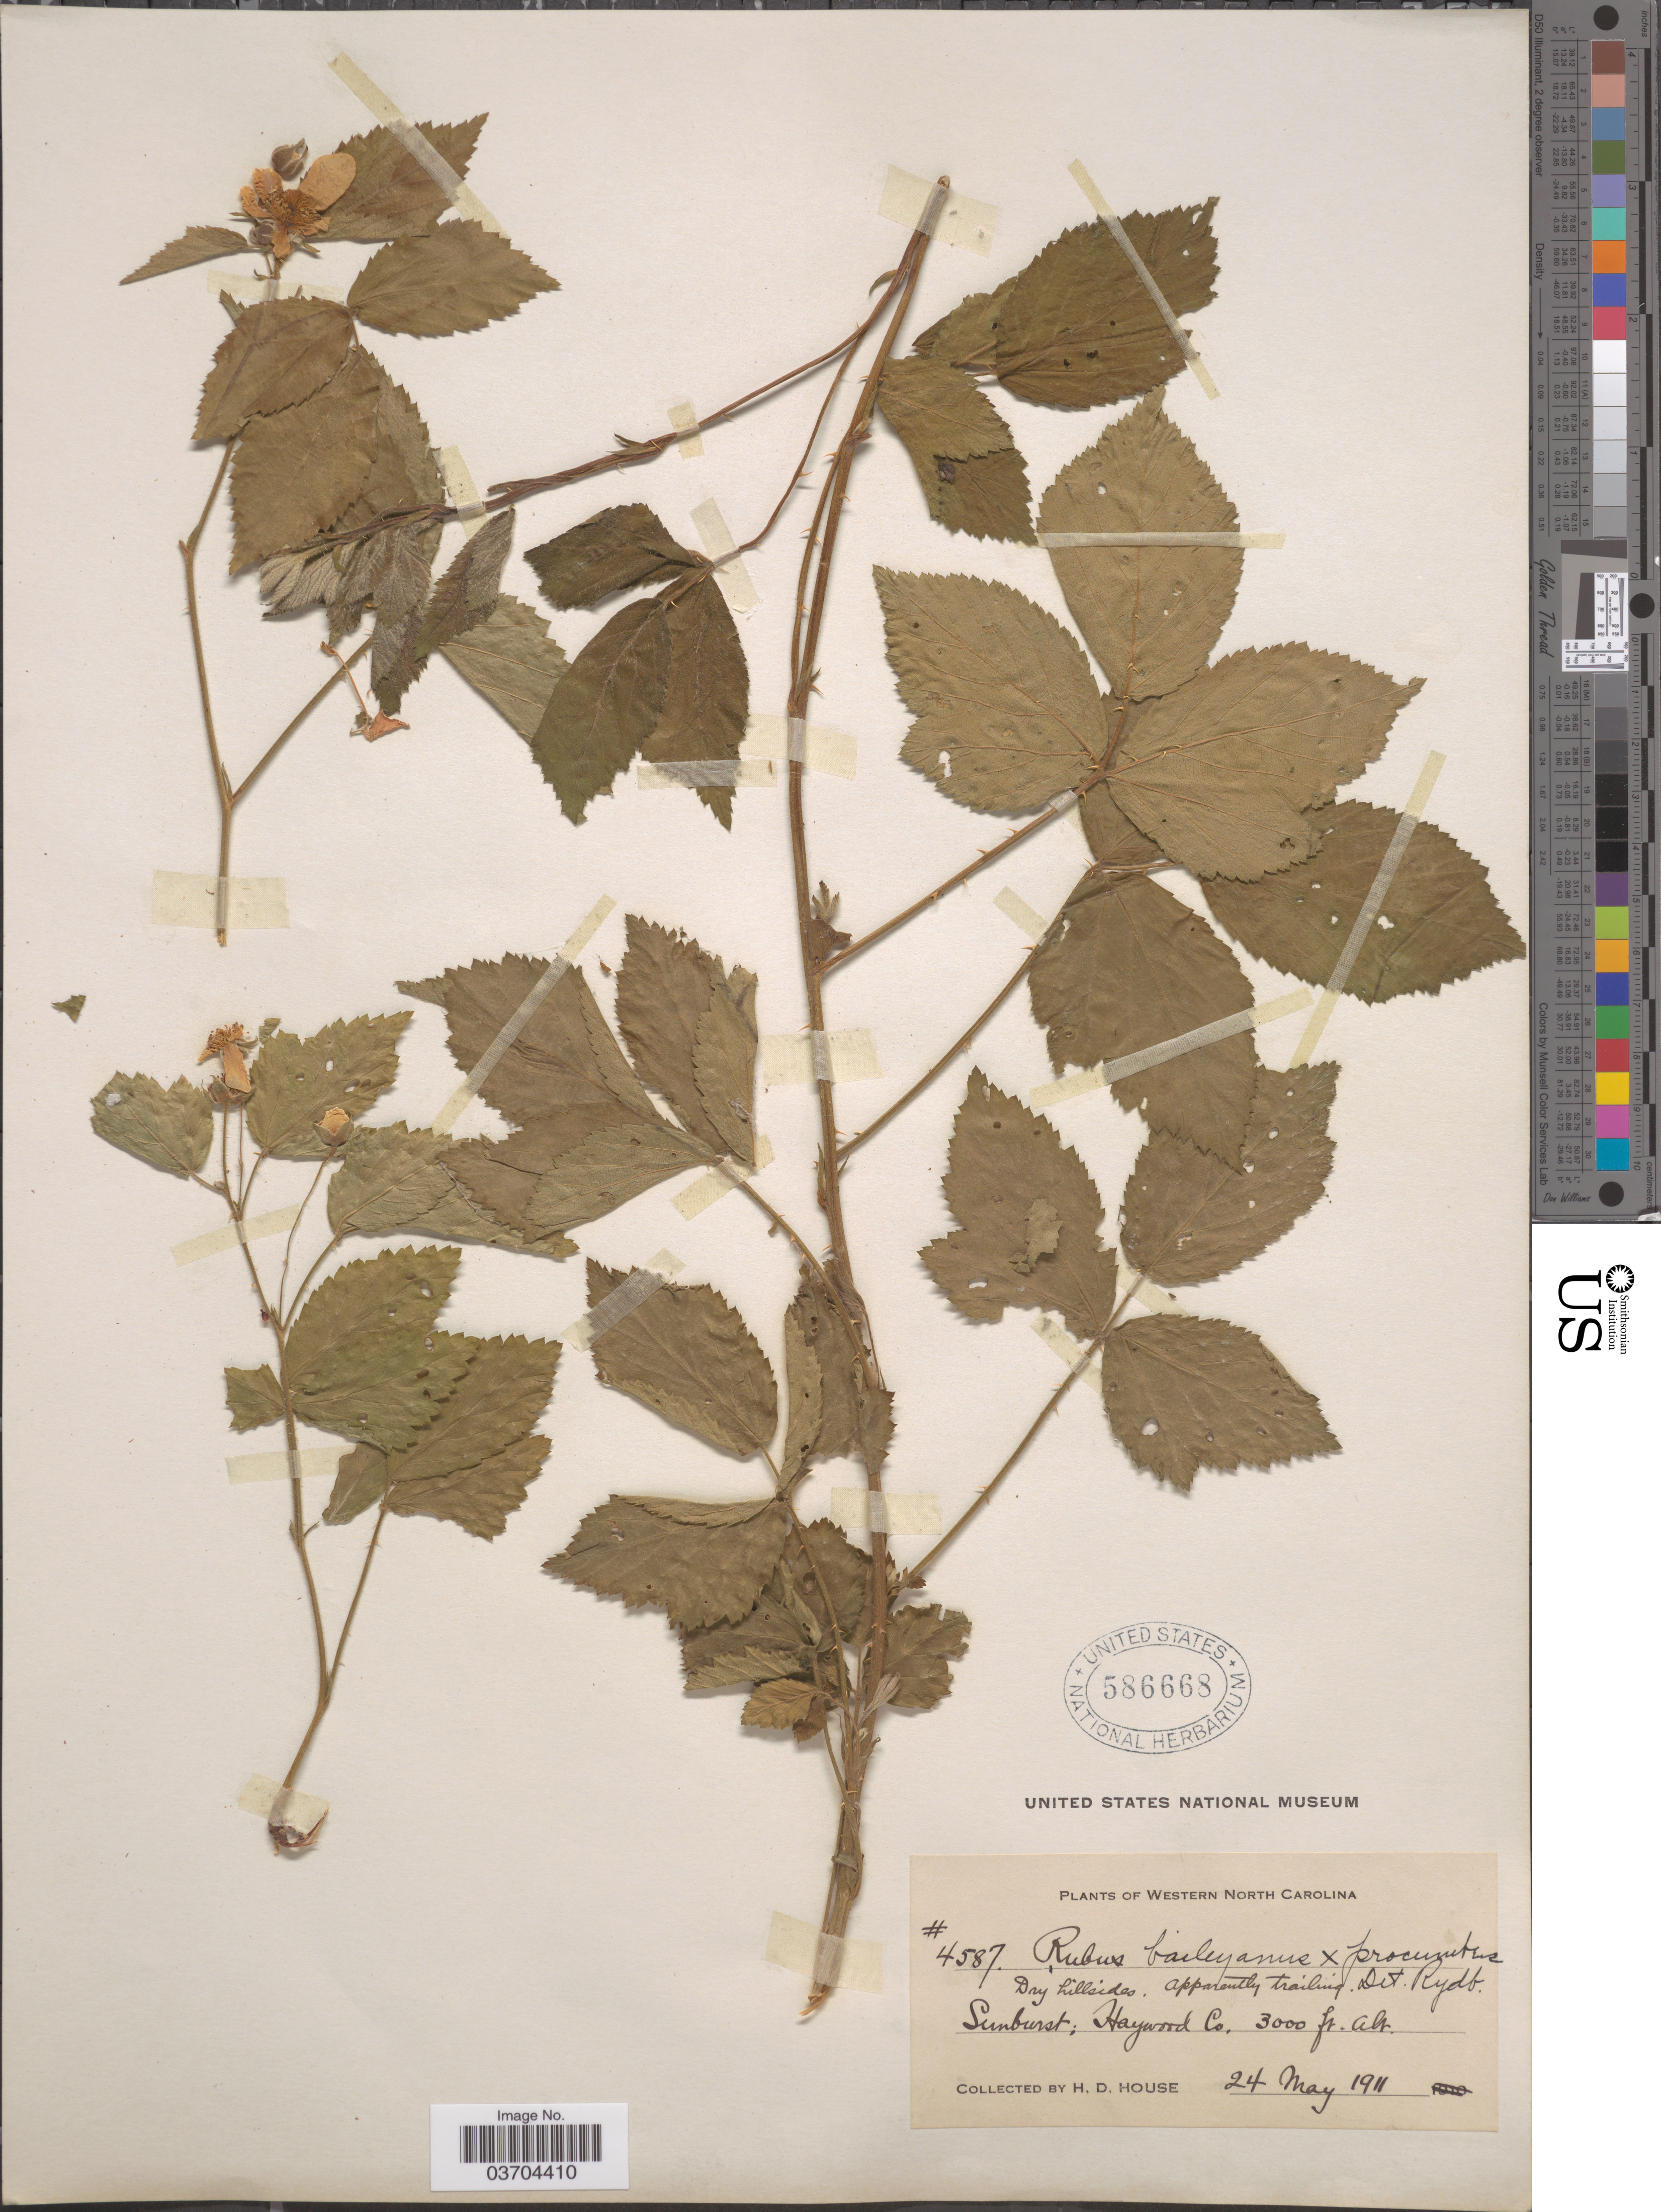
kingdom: Plantae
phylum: Tracheophyta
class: Magnoliopsida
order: Rosales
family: Rosaceae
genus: Rubus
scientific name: Rubus baileyanus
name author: Britton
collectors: H. D. House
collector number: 4587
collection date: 1911-05-24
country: United States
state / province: North Carolina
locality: Western North Carolina. Sunburst; Haywood Co.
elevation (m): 914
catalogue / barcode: US 586668